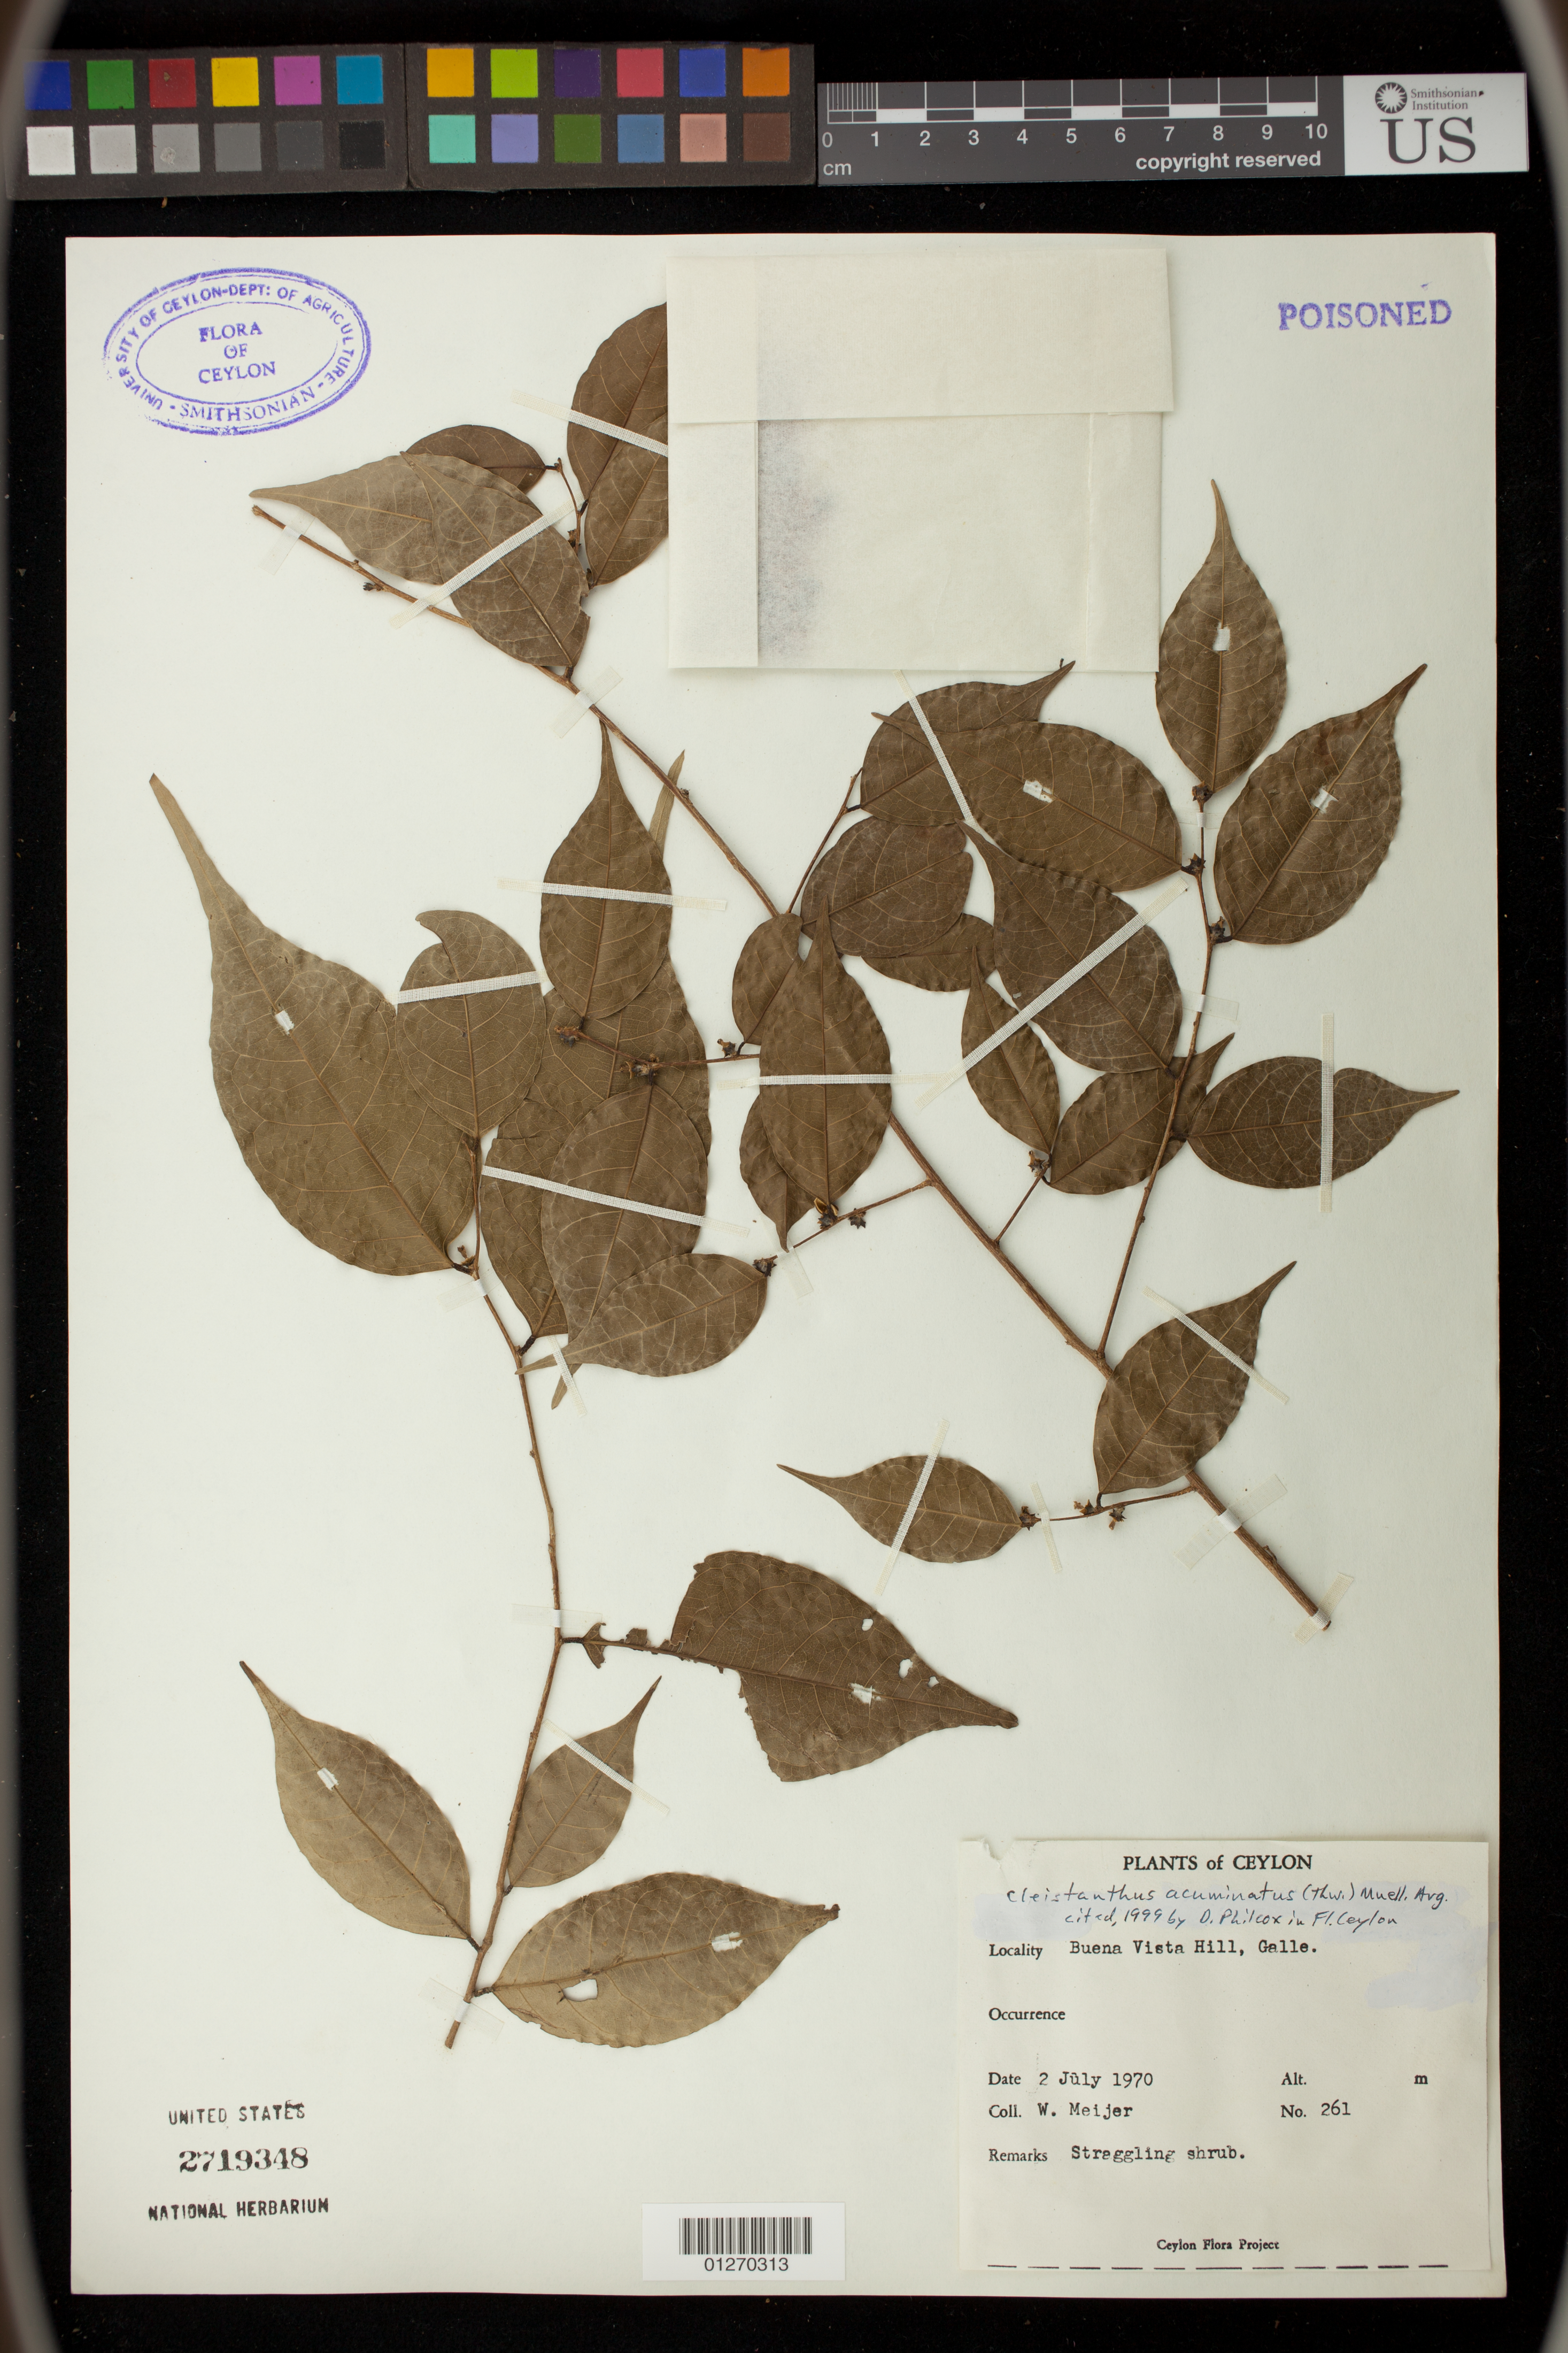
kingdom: Plantae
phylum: Tracheophyta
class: Magnoliopsida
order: Malpighiales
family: Phyllanthaceae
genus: Cleistanthus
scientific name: Cleistanthus acuminatus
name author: (Thwaites) Müll. Arg.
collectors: W. Meijer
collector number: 261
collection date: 1970-07-02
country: Sri Lanka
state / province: Southern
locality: Buena Vista Hill, Galle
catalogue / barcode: US 2719348